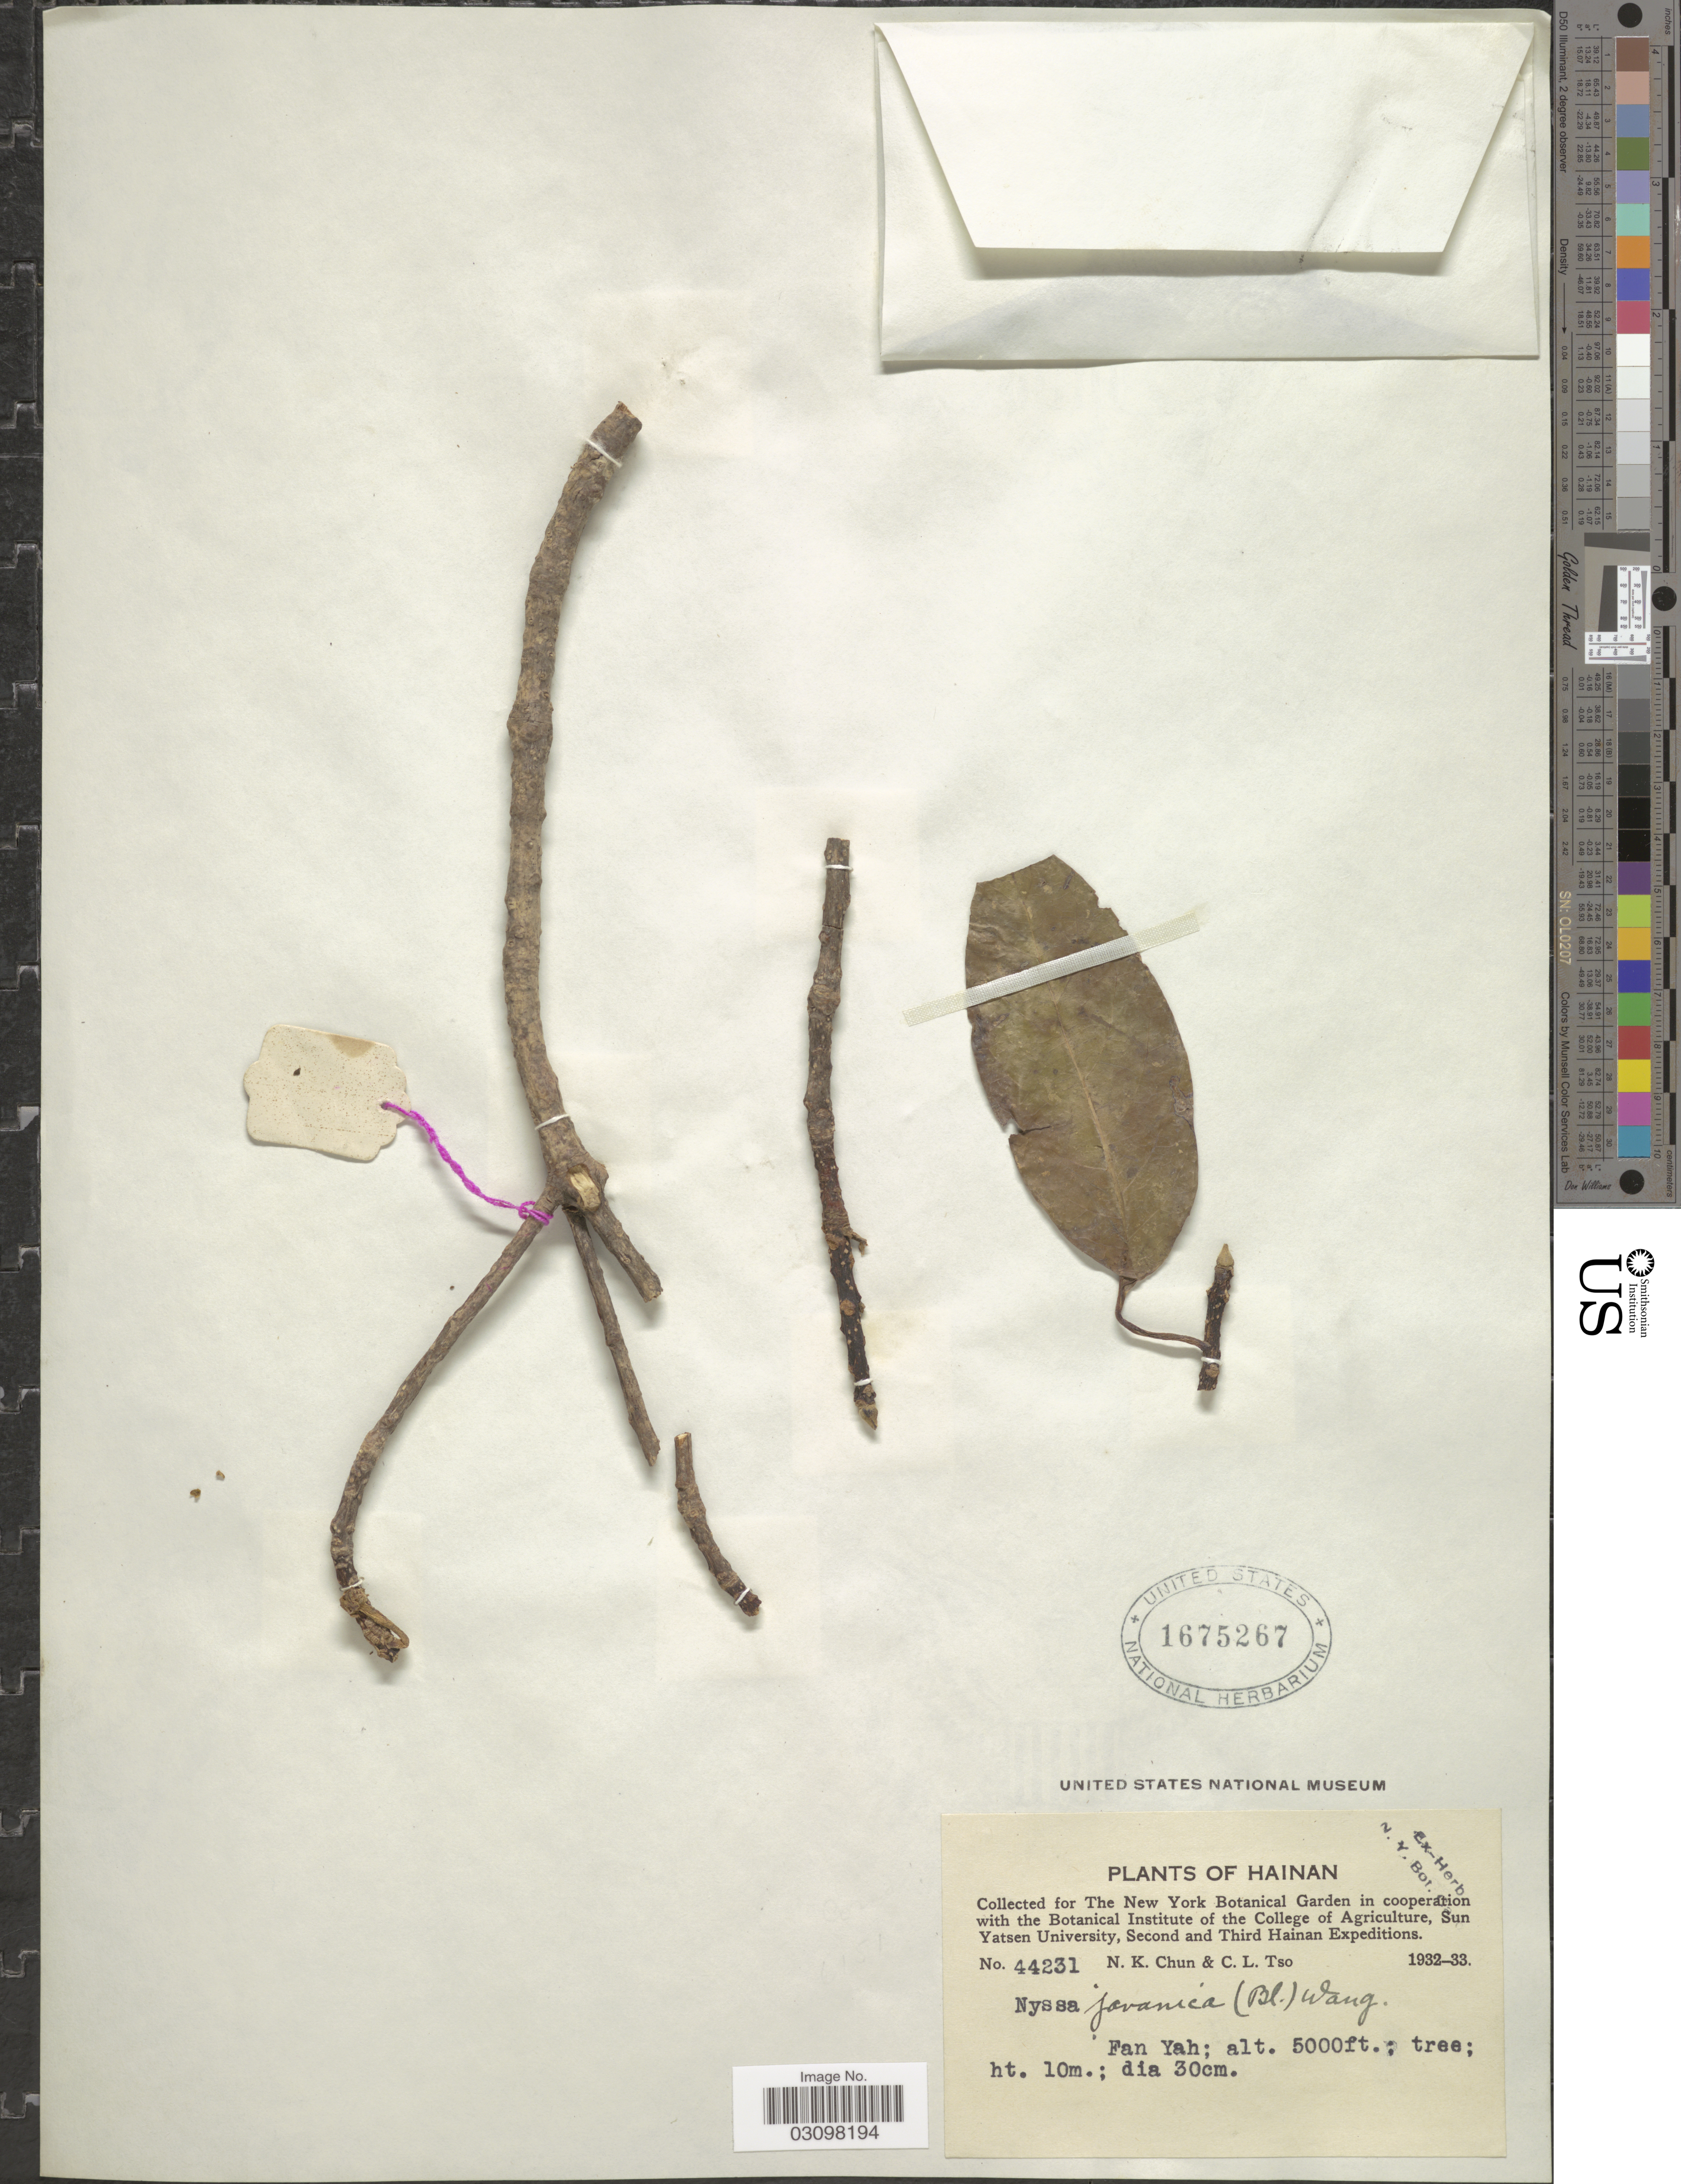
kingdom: Plantae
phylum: Tracheophyta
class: Magnoliopsida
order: Cornales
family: Nyssaceae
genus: Nyssa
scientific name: Nyssa javanica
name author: (Blume) Wangerin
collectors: N. K. Chun & C. Tso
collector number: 44231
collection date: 1932/1933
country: China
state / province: Hainan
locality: Fan Yah.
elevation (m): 1524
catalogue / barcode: US 1675267